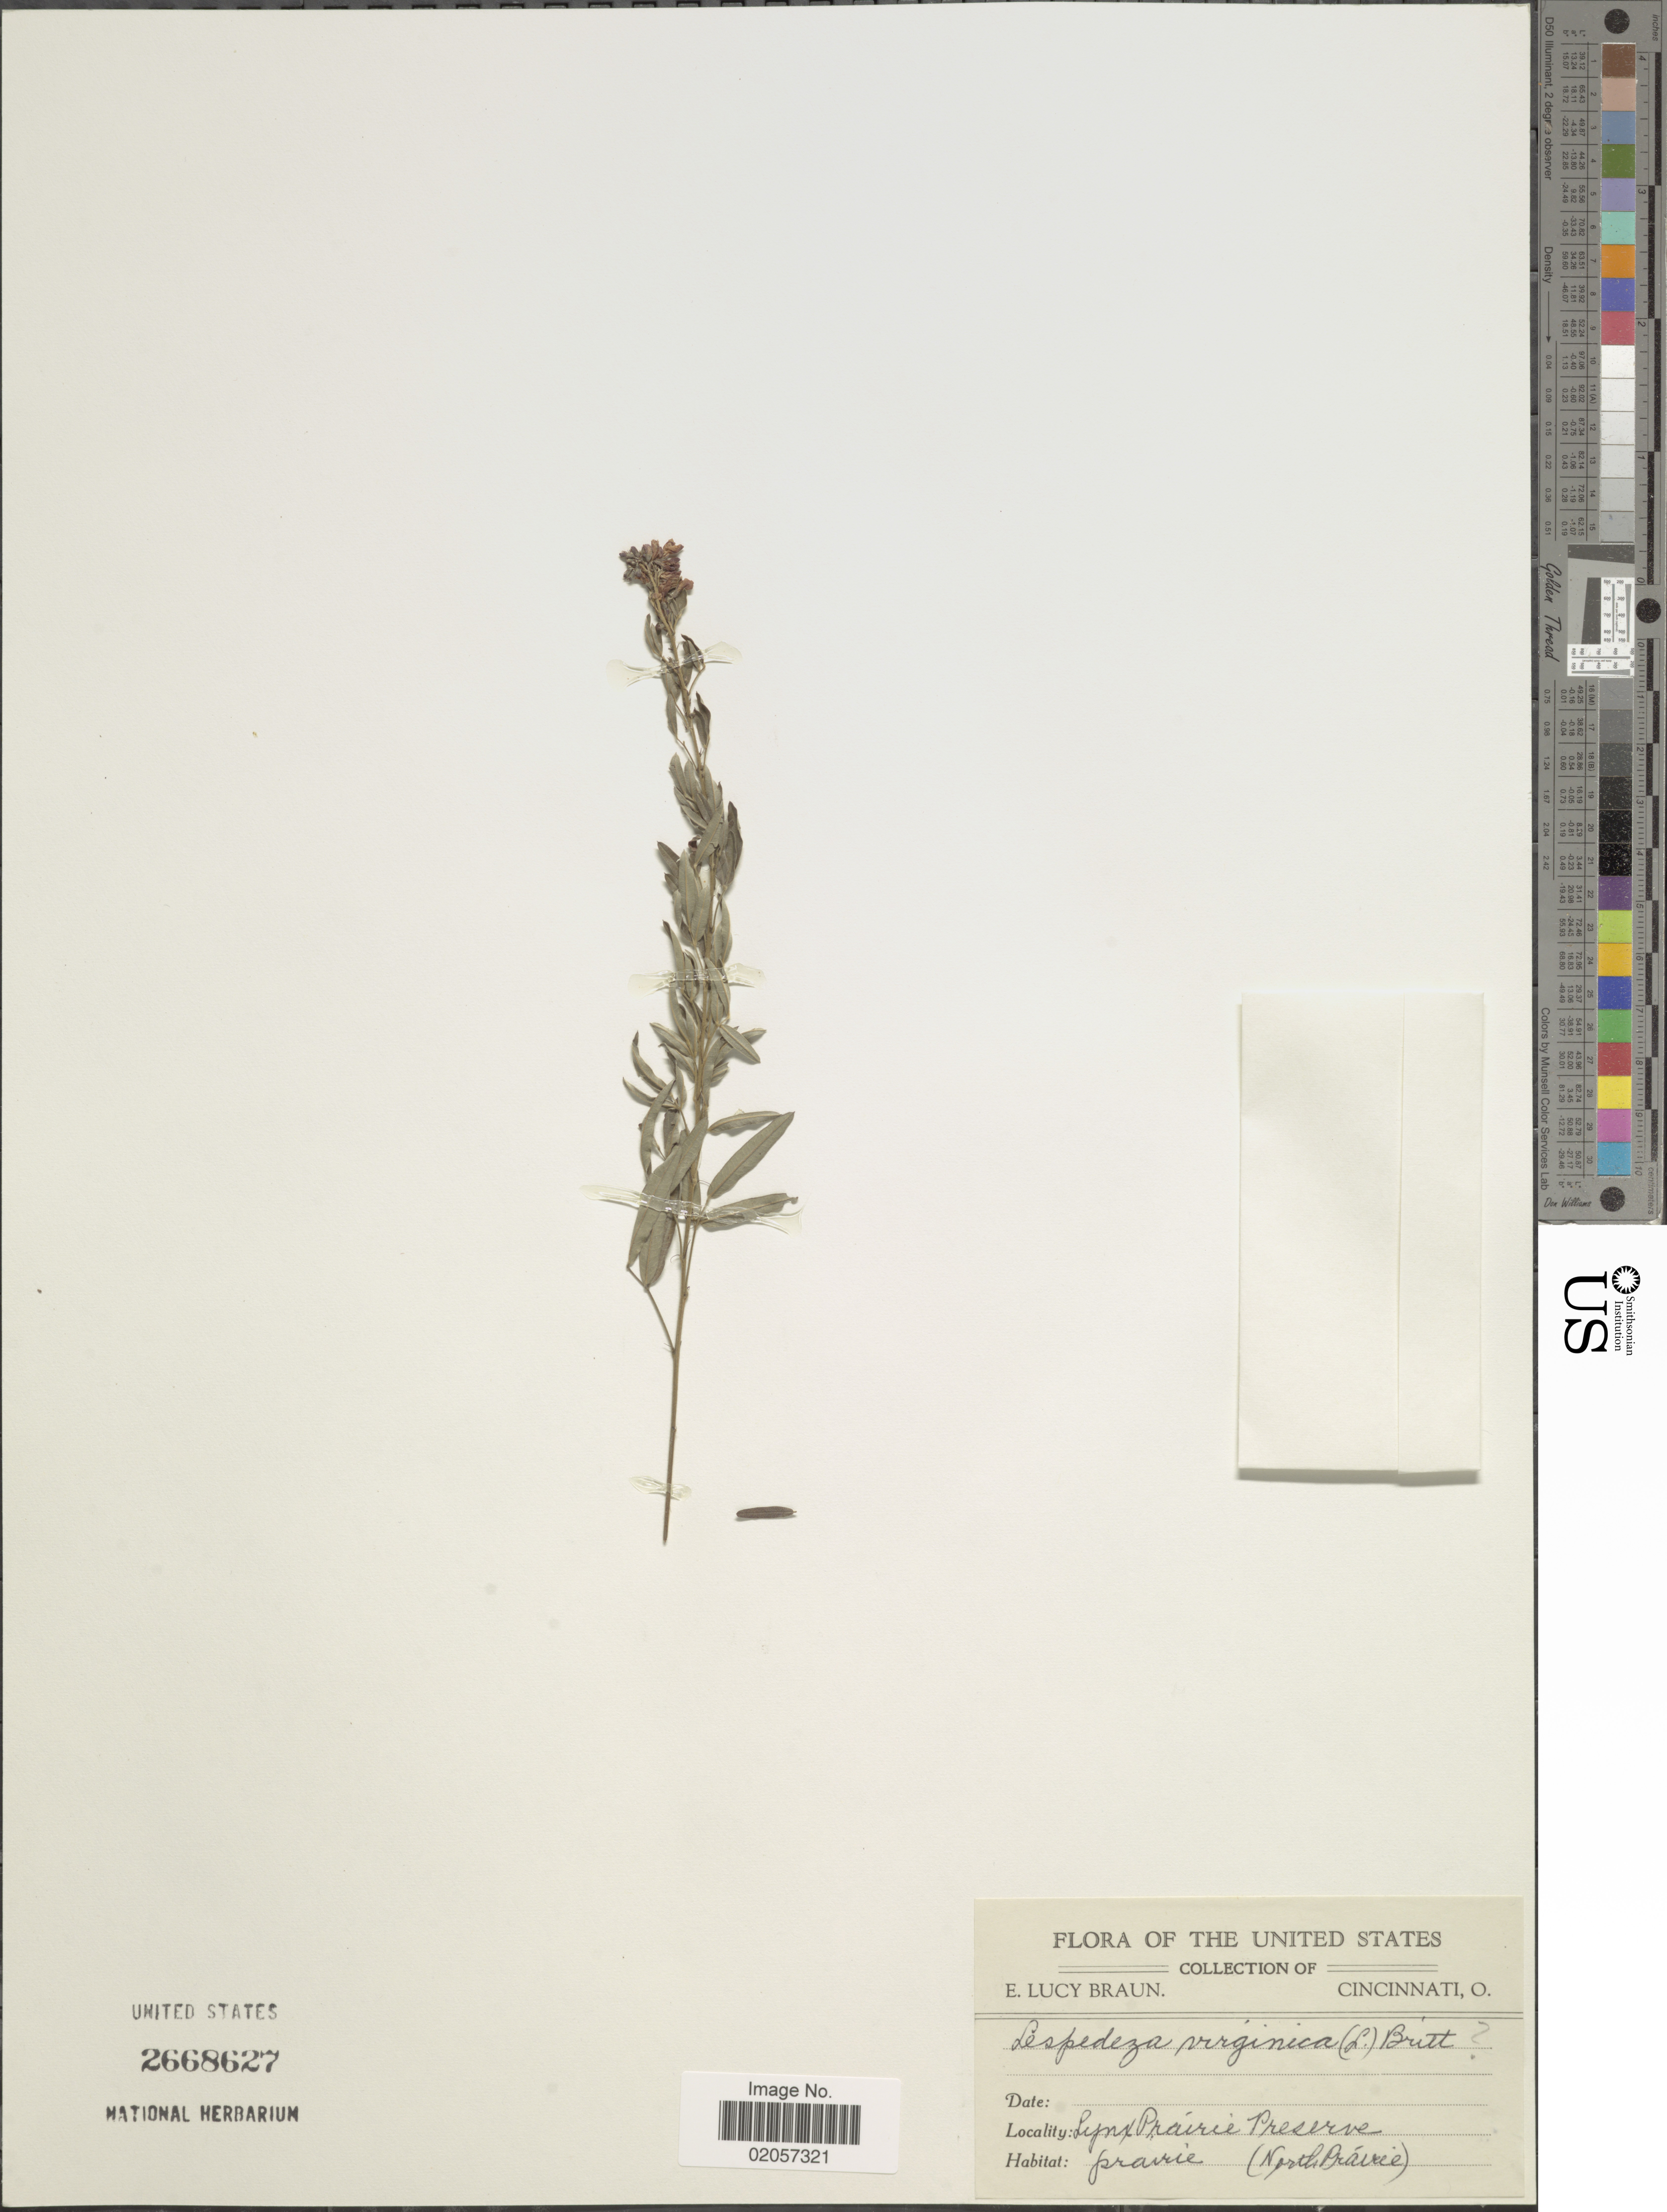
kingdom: Plantae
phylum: Tracheophyta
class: Magnoliopsida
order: Fabales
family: Fabaceae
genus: Lespedeza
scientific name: Lespedeza virginica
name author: (L.) Britton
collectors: E. L. Braun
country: United States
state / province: Ohio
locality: Lynx Prairie Preserve (North Prairie).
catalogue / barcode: US 2668627